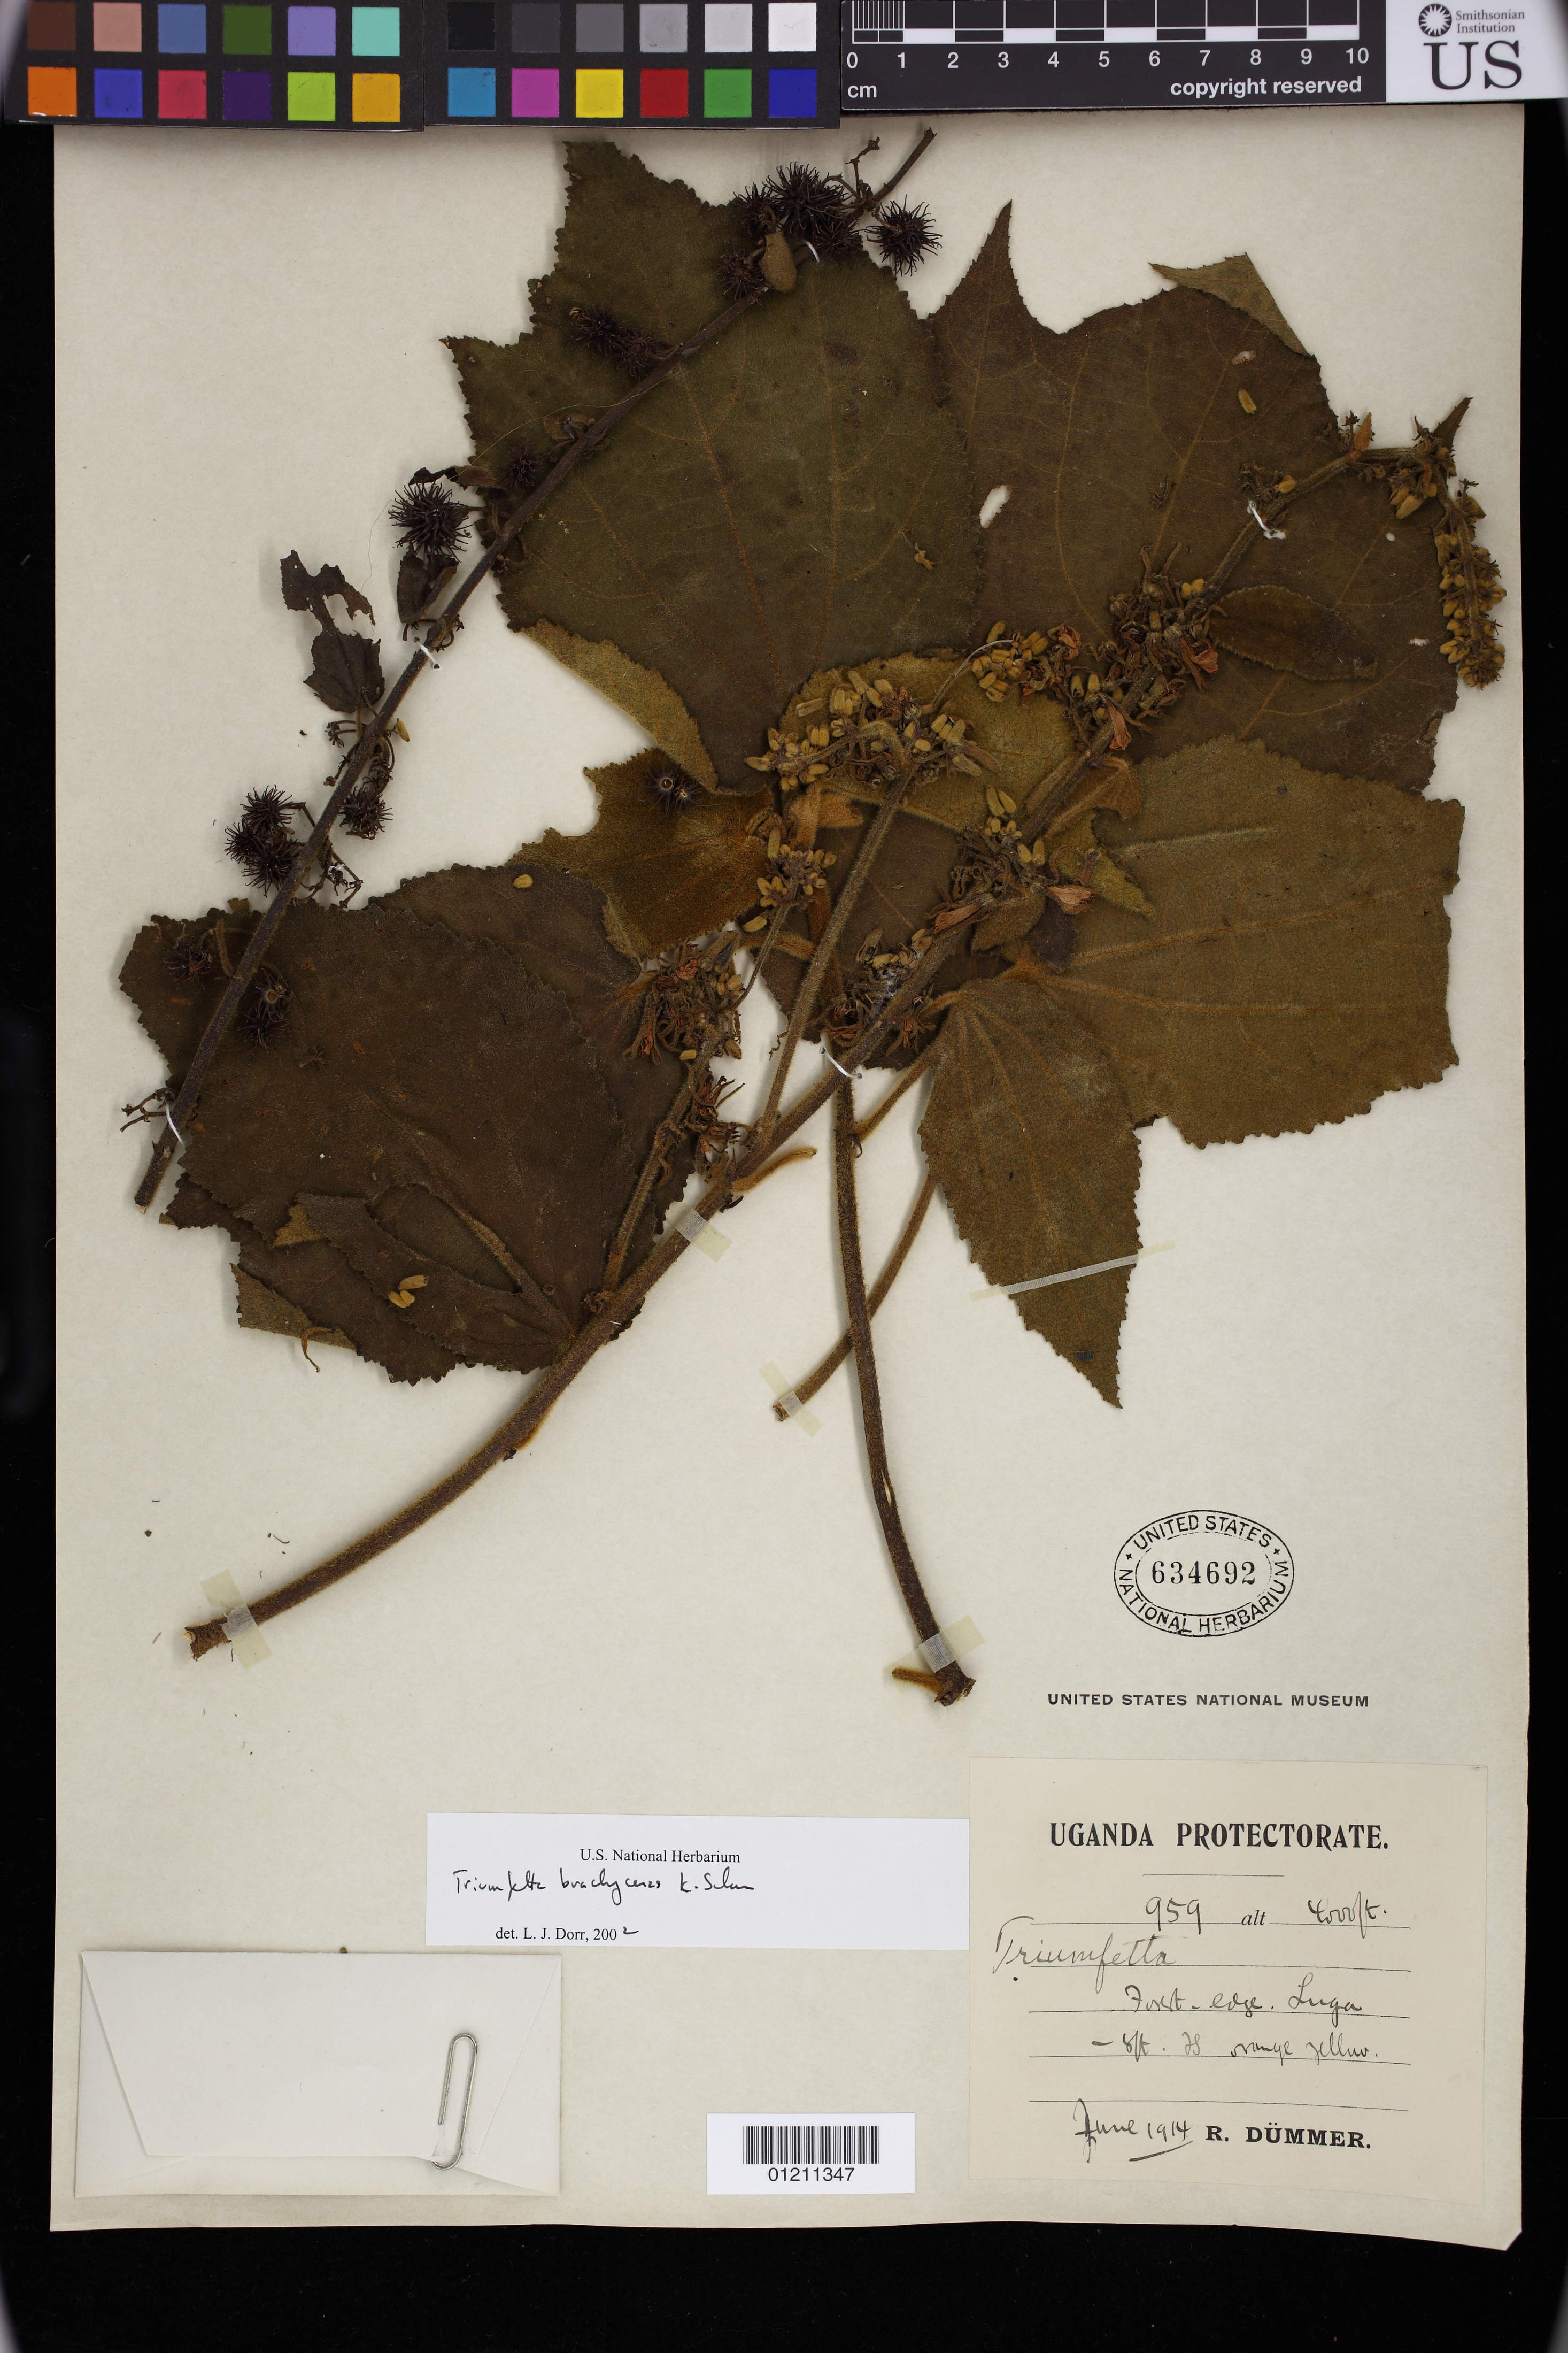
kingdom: Plantae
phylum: Tracheophyta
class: Magnoliopsida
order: Malvales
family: Malvaceae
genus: Triumfetta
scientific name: Triumfetta brachyceras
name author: K. Schum.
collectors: R. A. Dümmer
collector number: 959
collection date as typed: Jun 1914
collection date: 1914-06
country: Uganda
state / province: Central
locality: Forest edge, Luga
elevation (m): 1219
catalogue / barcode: US 634692